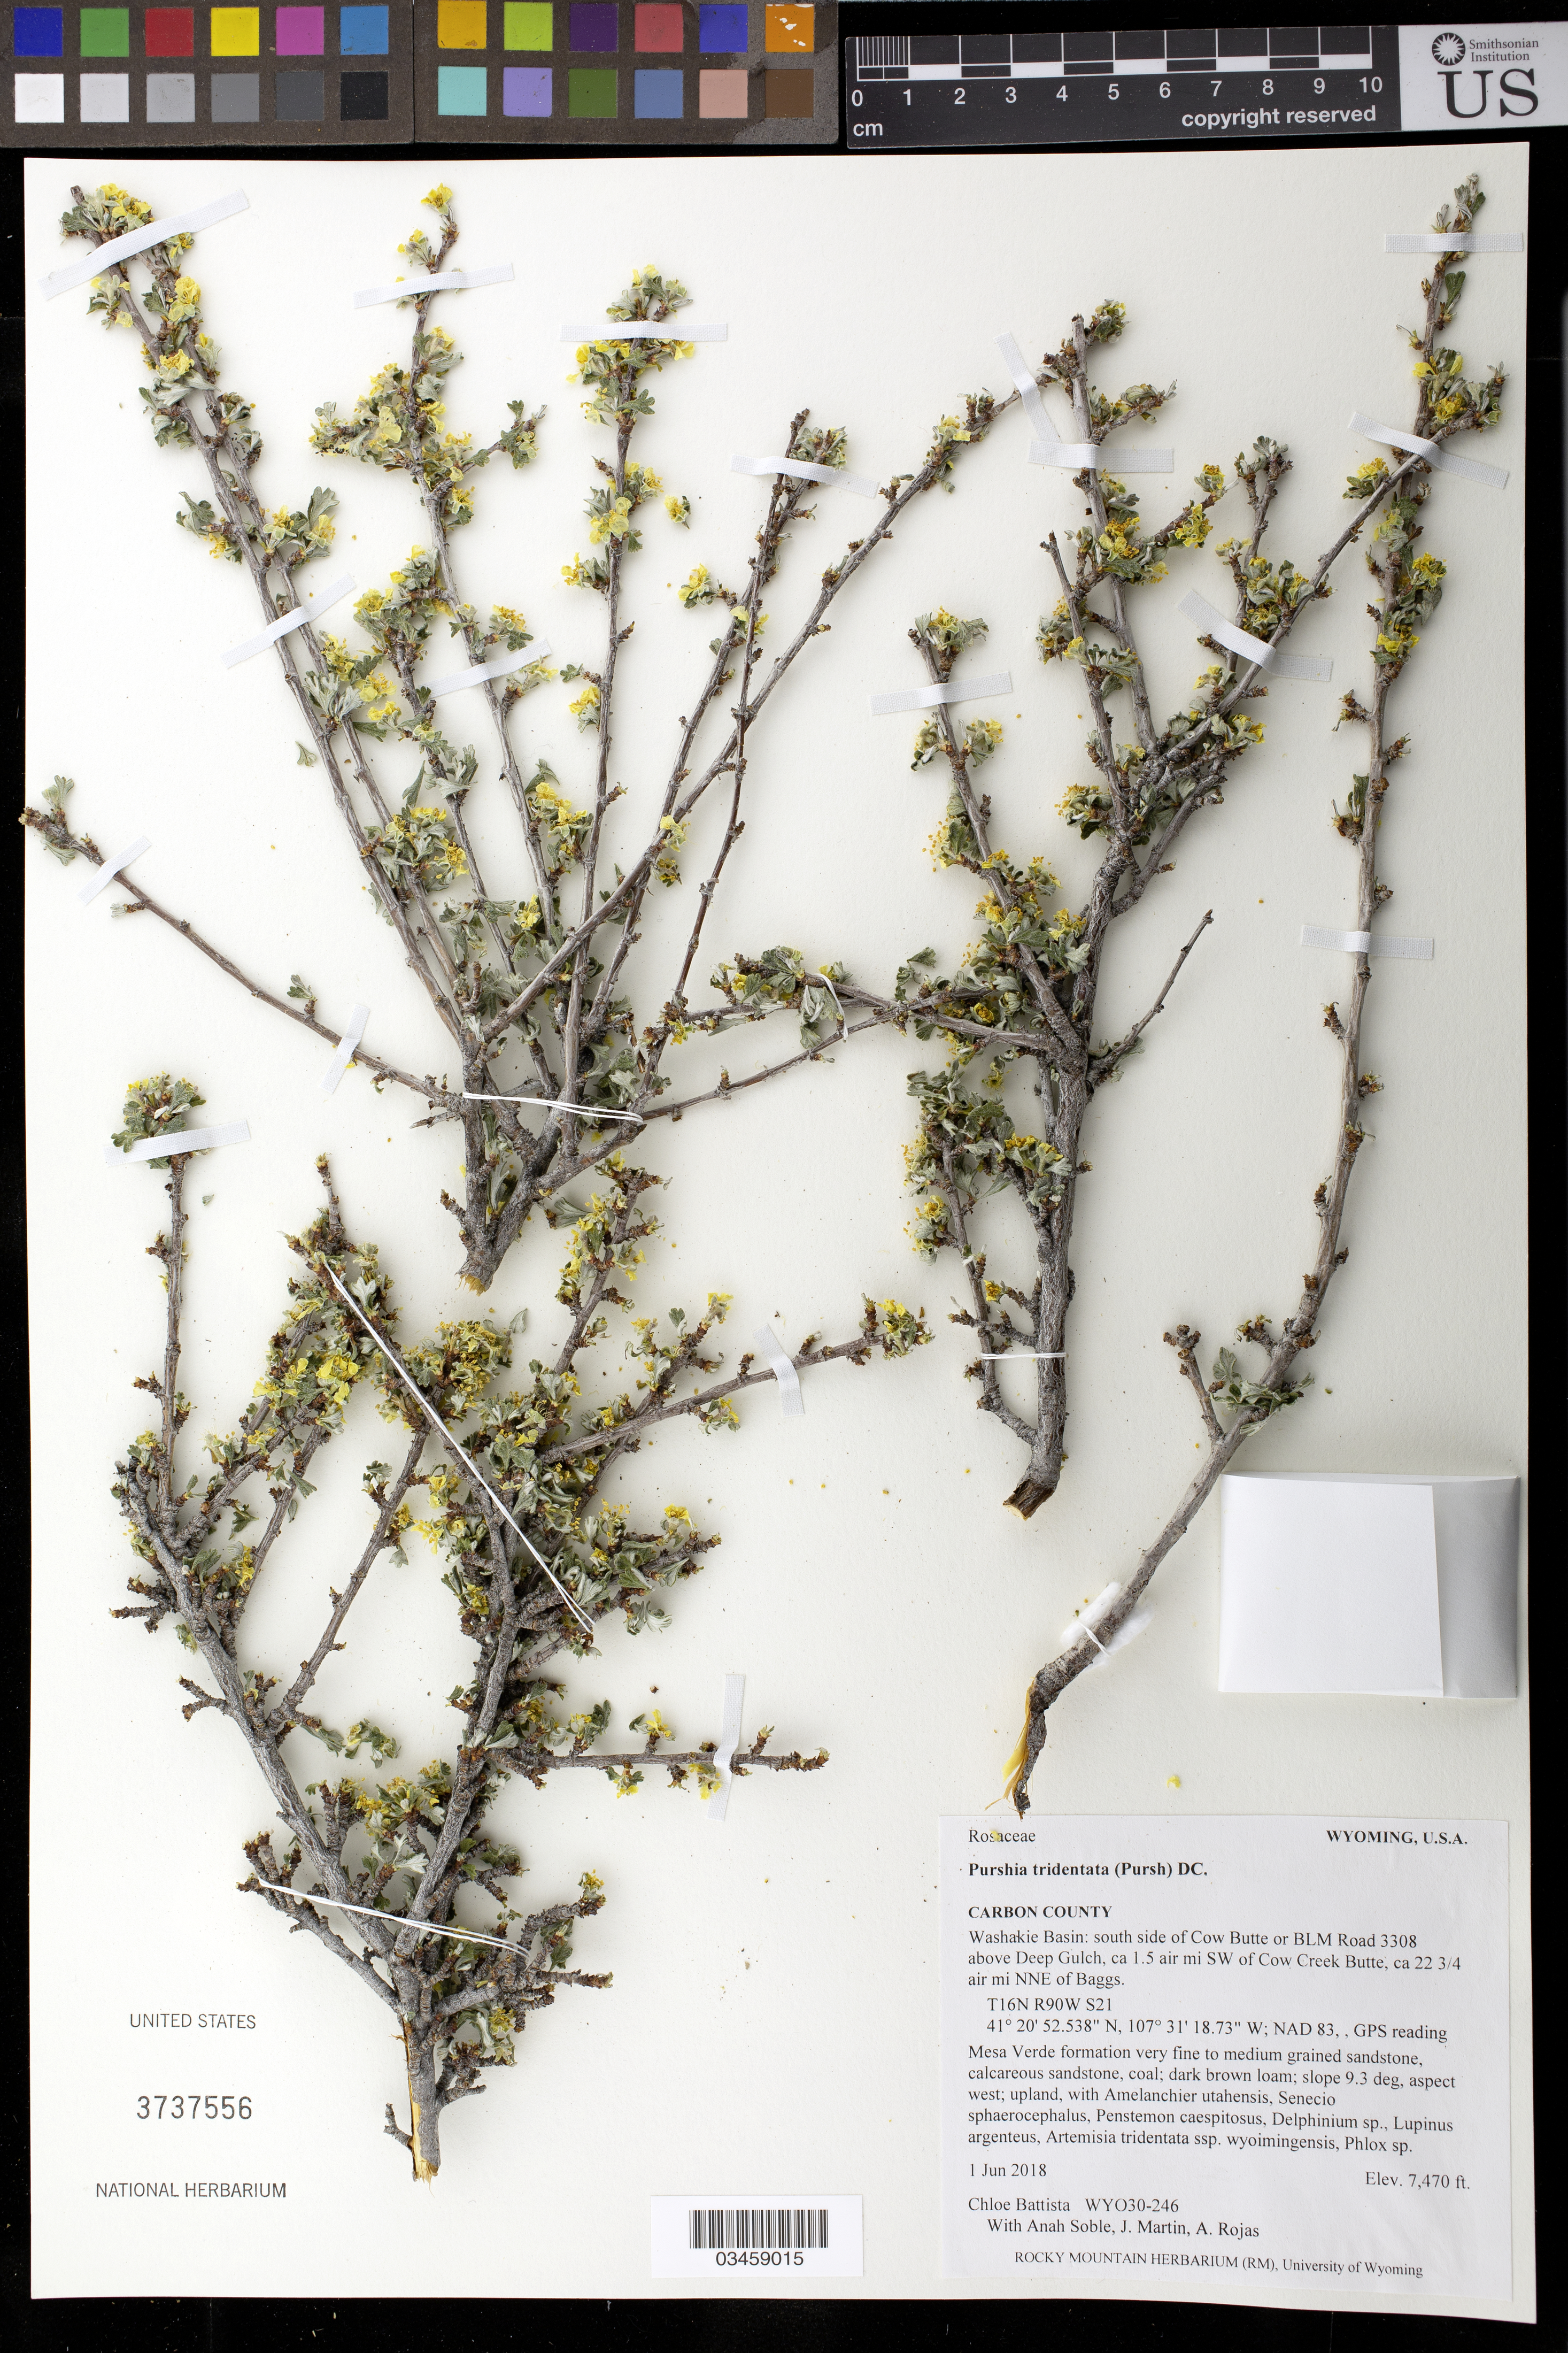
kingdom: Plantae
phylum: Tracheophyta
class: Magnoliopsida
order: Rosales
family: Rosaceae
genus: Purshia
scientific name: Purshia tridentata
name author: (Pursh) DC.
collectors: C. Battista, A. Soble, J. Martin & A. Rojas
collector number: WY030-246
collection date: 2018-06-01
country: United States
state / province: Wyoming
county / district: Carbon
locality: Washakie Basin south side of Cow Butte or BLM Road 3308 above Deep Gulch, 1.5air mi. SW of Cow Creek Butte, 22 3/4 air mi. NNE of Baggs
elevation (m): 2277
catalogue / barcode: US 3737556